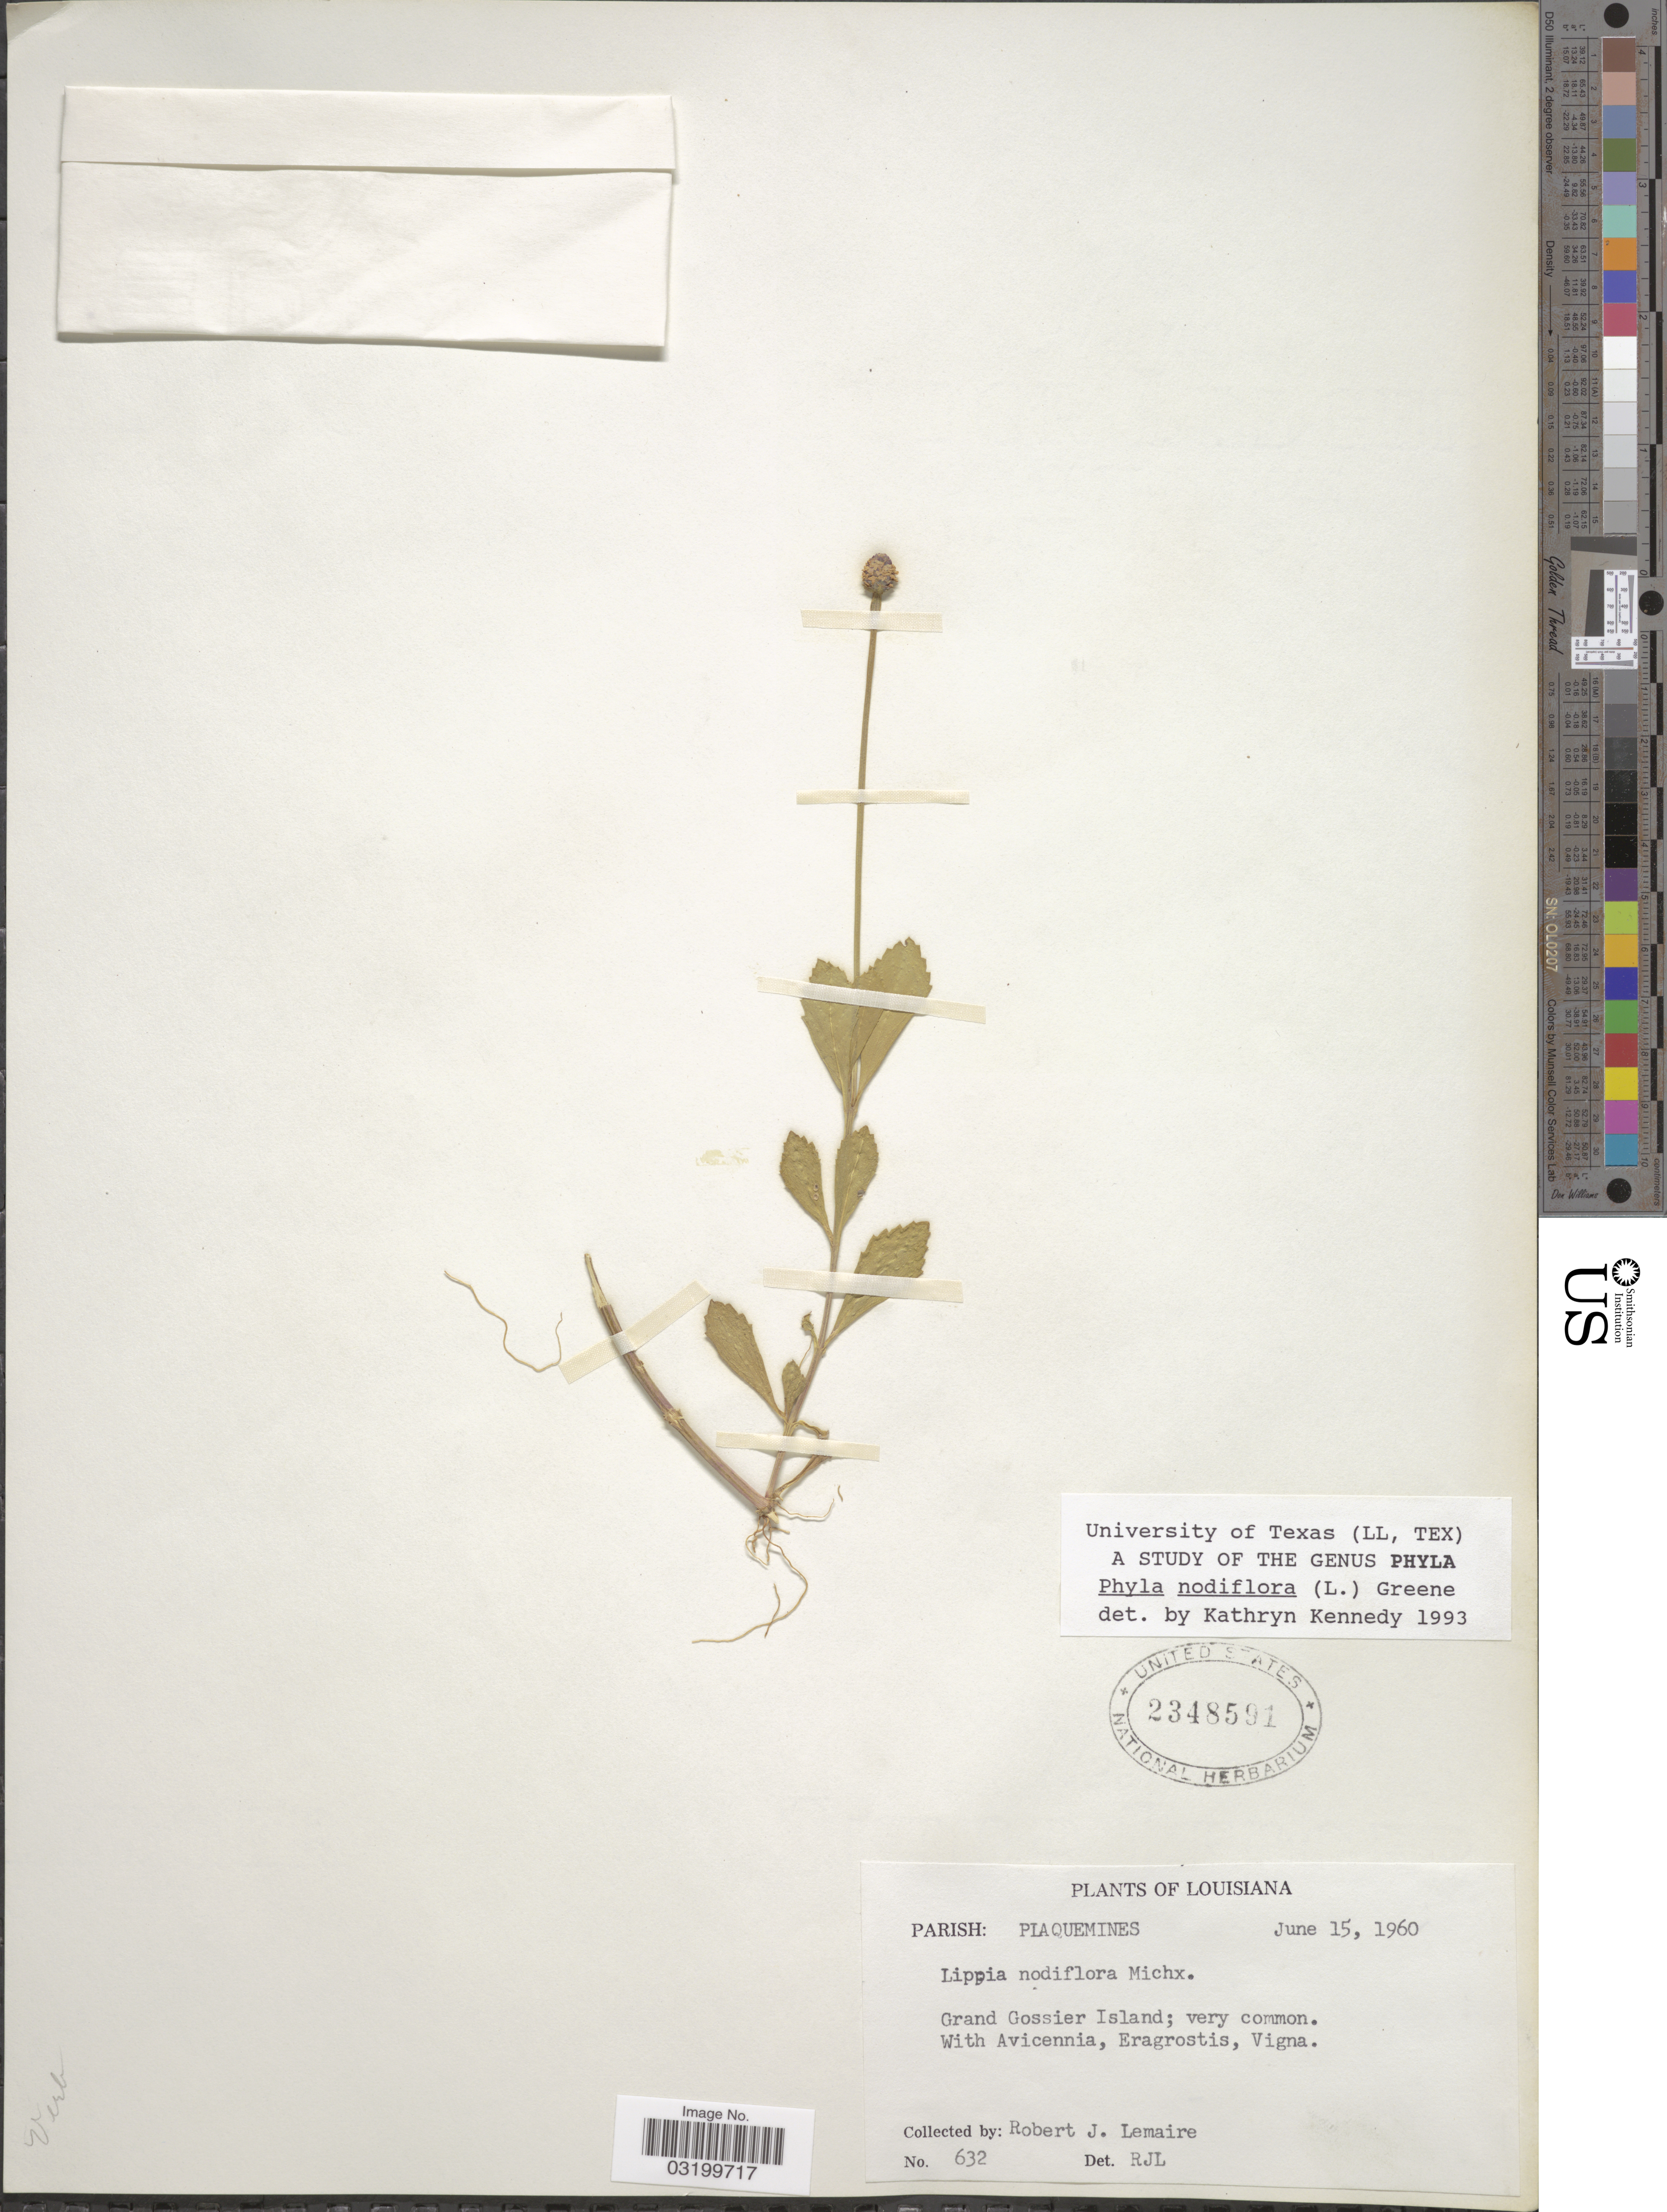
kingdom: Plantae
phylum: Tracheophyta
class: Magnoliopsida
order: Lamiales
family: Verbenaceae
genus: Phyla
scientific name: Phyla nodiflora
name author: (L.) Greene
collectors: R. J. Lemaire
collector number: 632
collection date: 1960-06-15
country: United States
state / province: Louisiana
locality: Grand Gossier Island.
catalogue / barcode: US 2348591